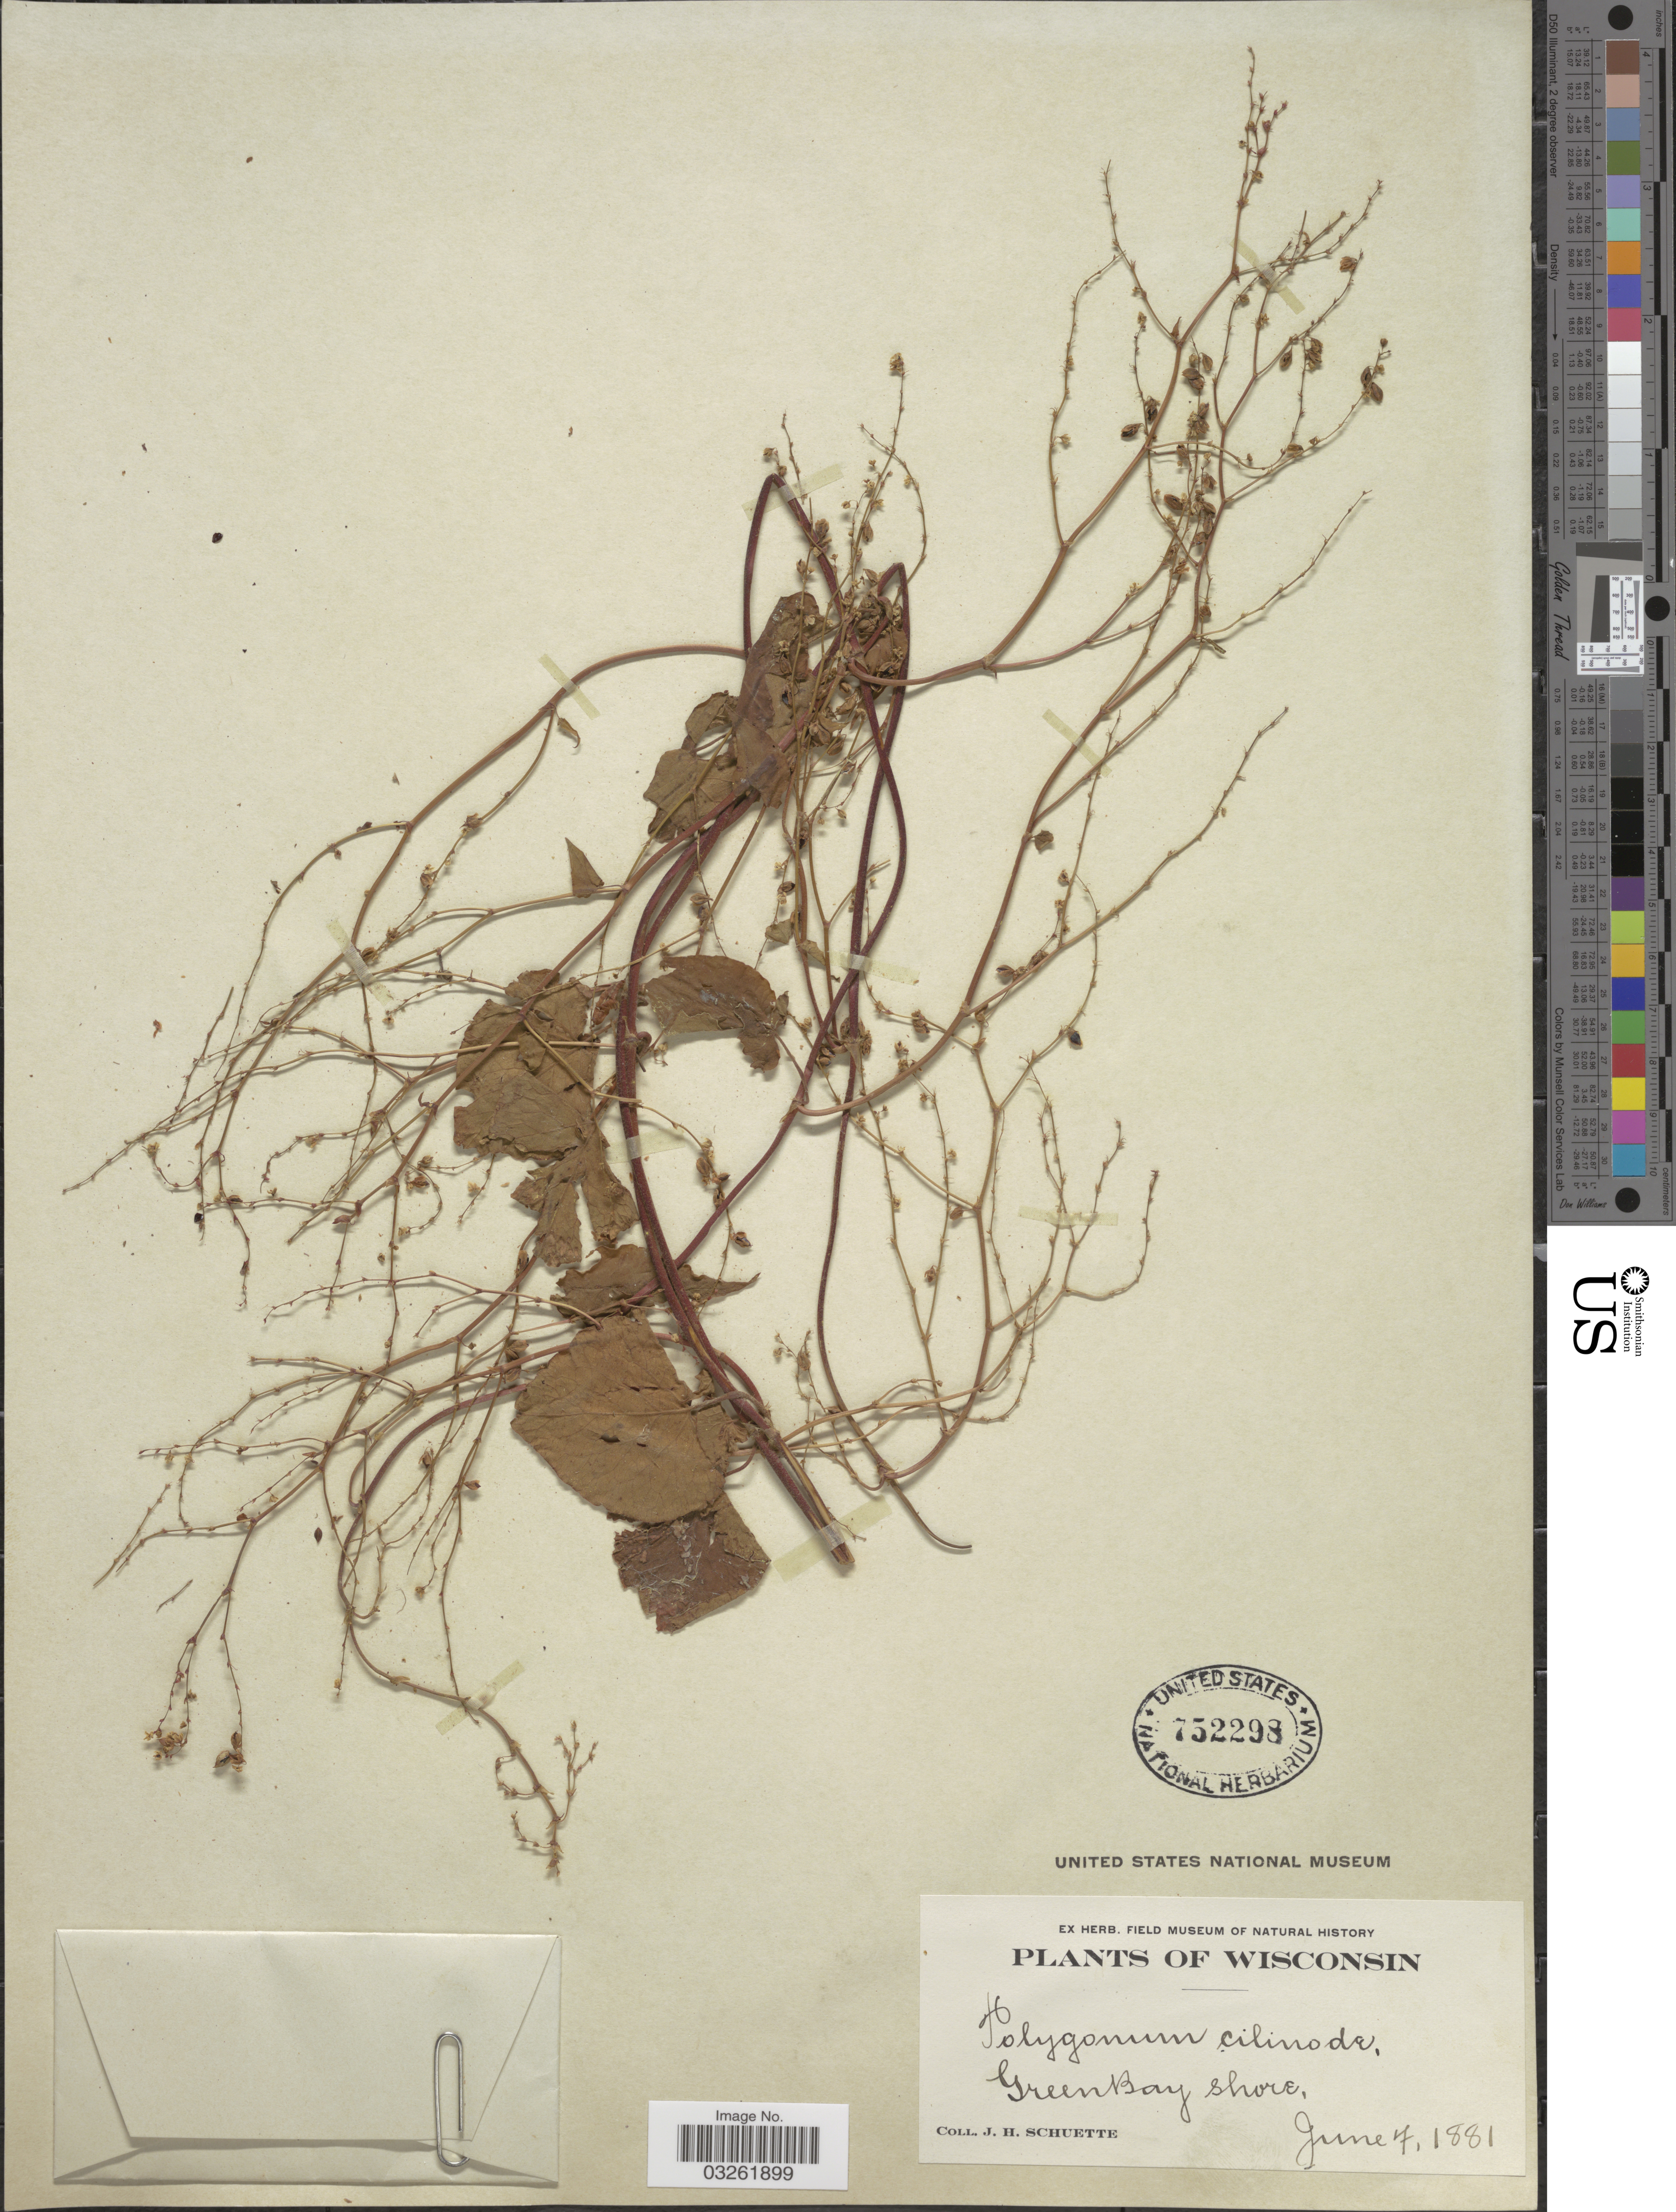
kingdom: Plantae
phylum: Tracheophyta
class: Magnoliopsida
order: Caryophyllales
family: Polygonaceae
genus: Fallopia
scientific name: Fallopia cilinodis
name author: (Michx.) Holub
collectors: J. H. Schuette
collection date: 1881-06-07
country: United States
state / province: Wisconsin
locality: Green Bay shore.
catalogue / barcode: US 752298